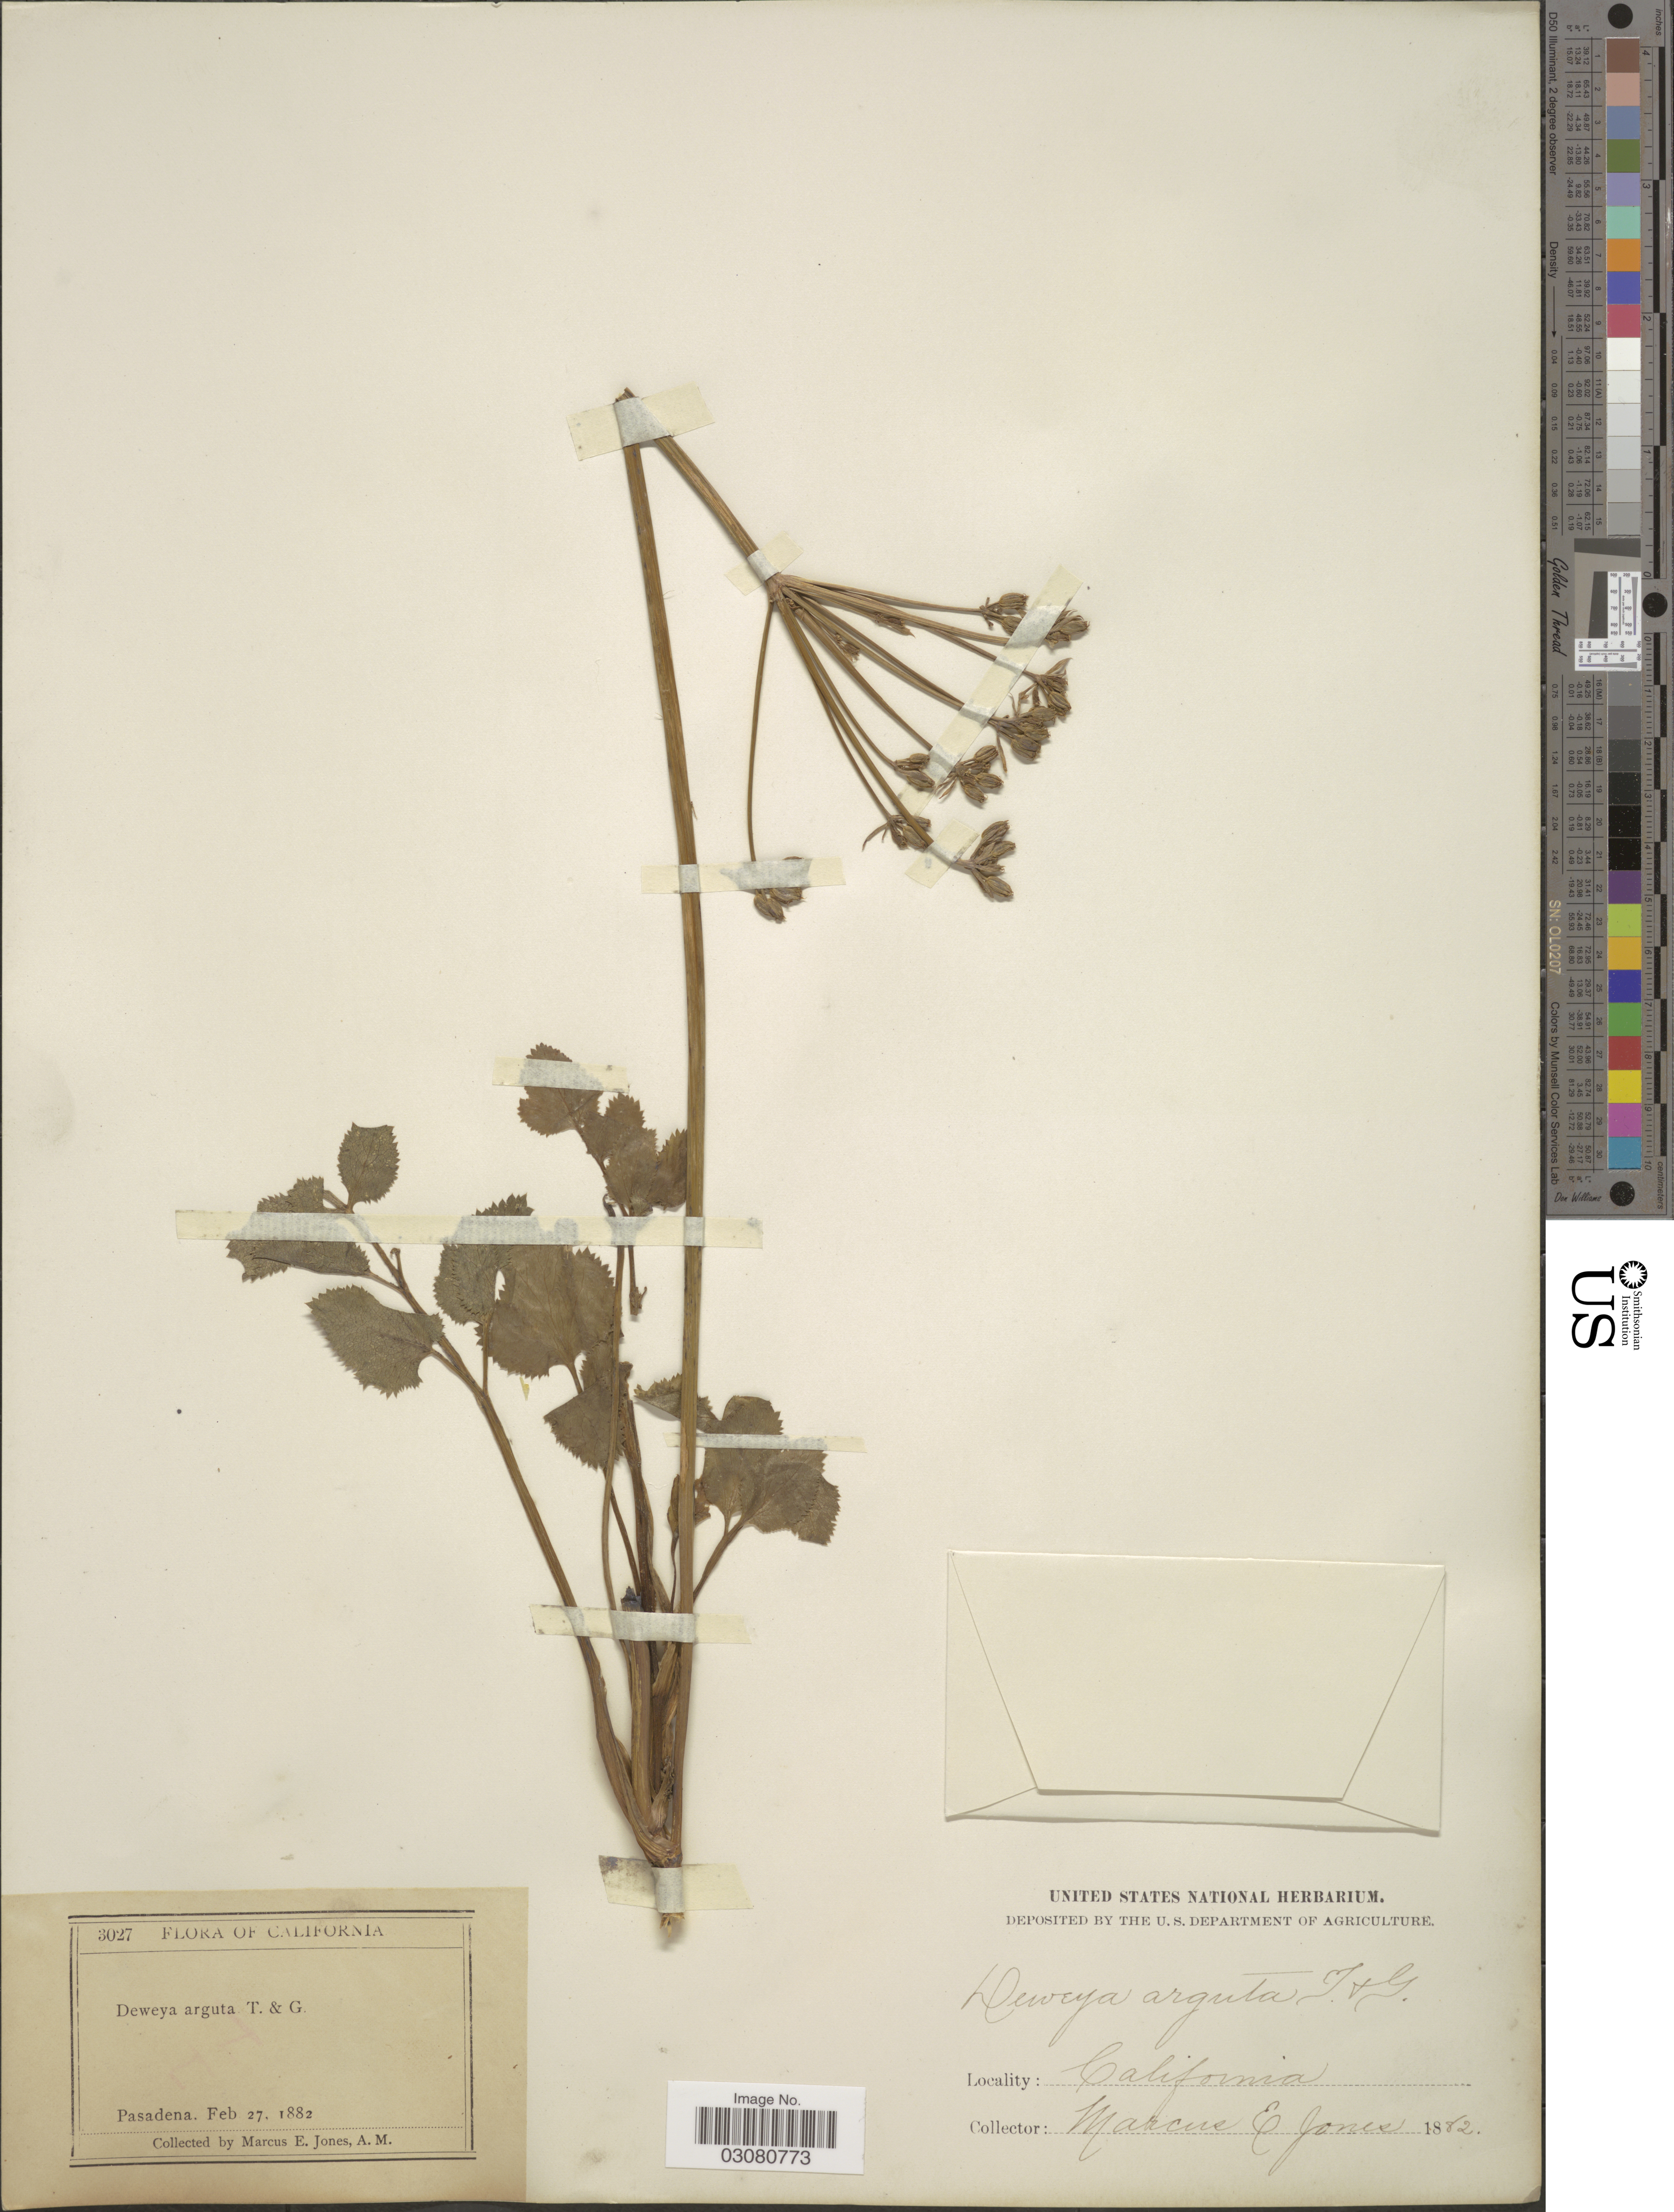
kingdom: Plantae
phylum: Tracheophyta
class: Magnoliopsida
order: Apiales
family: Apiaceae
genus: Tauschia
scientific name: Tauschia arguta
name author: (Torr.) J.F. Macbr.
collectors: M. E. Jones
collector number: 3027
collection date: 1882-02-27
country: United States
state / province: California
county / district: Los Angeles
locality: Pasadena.